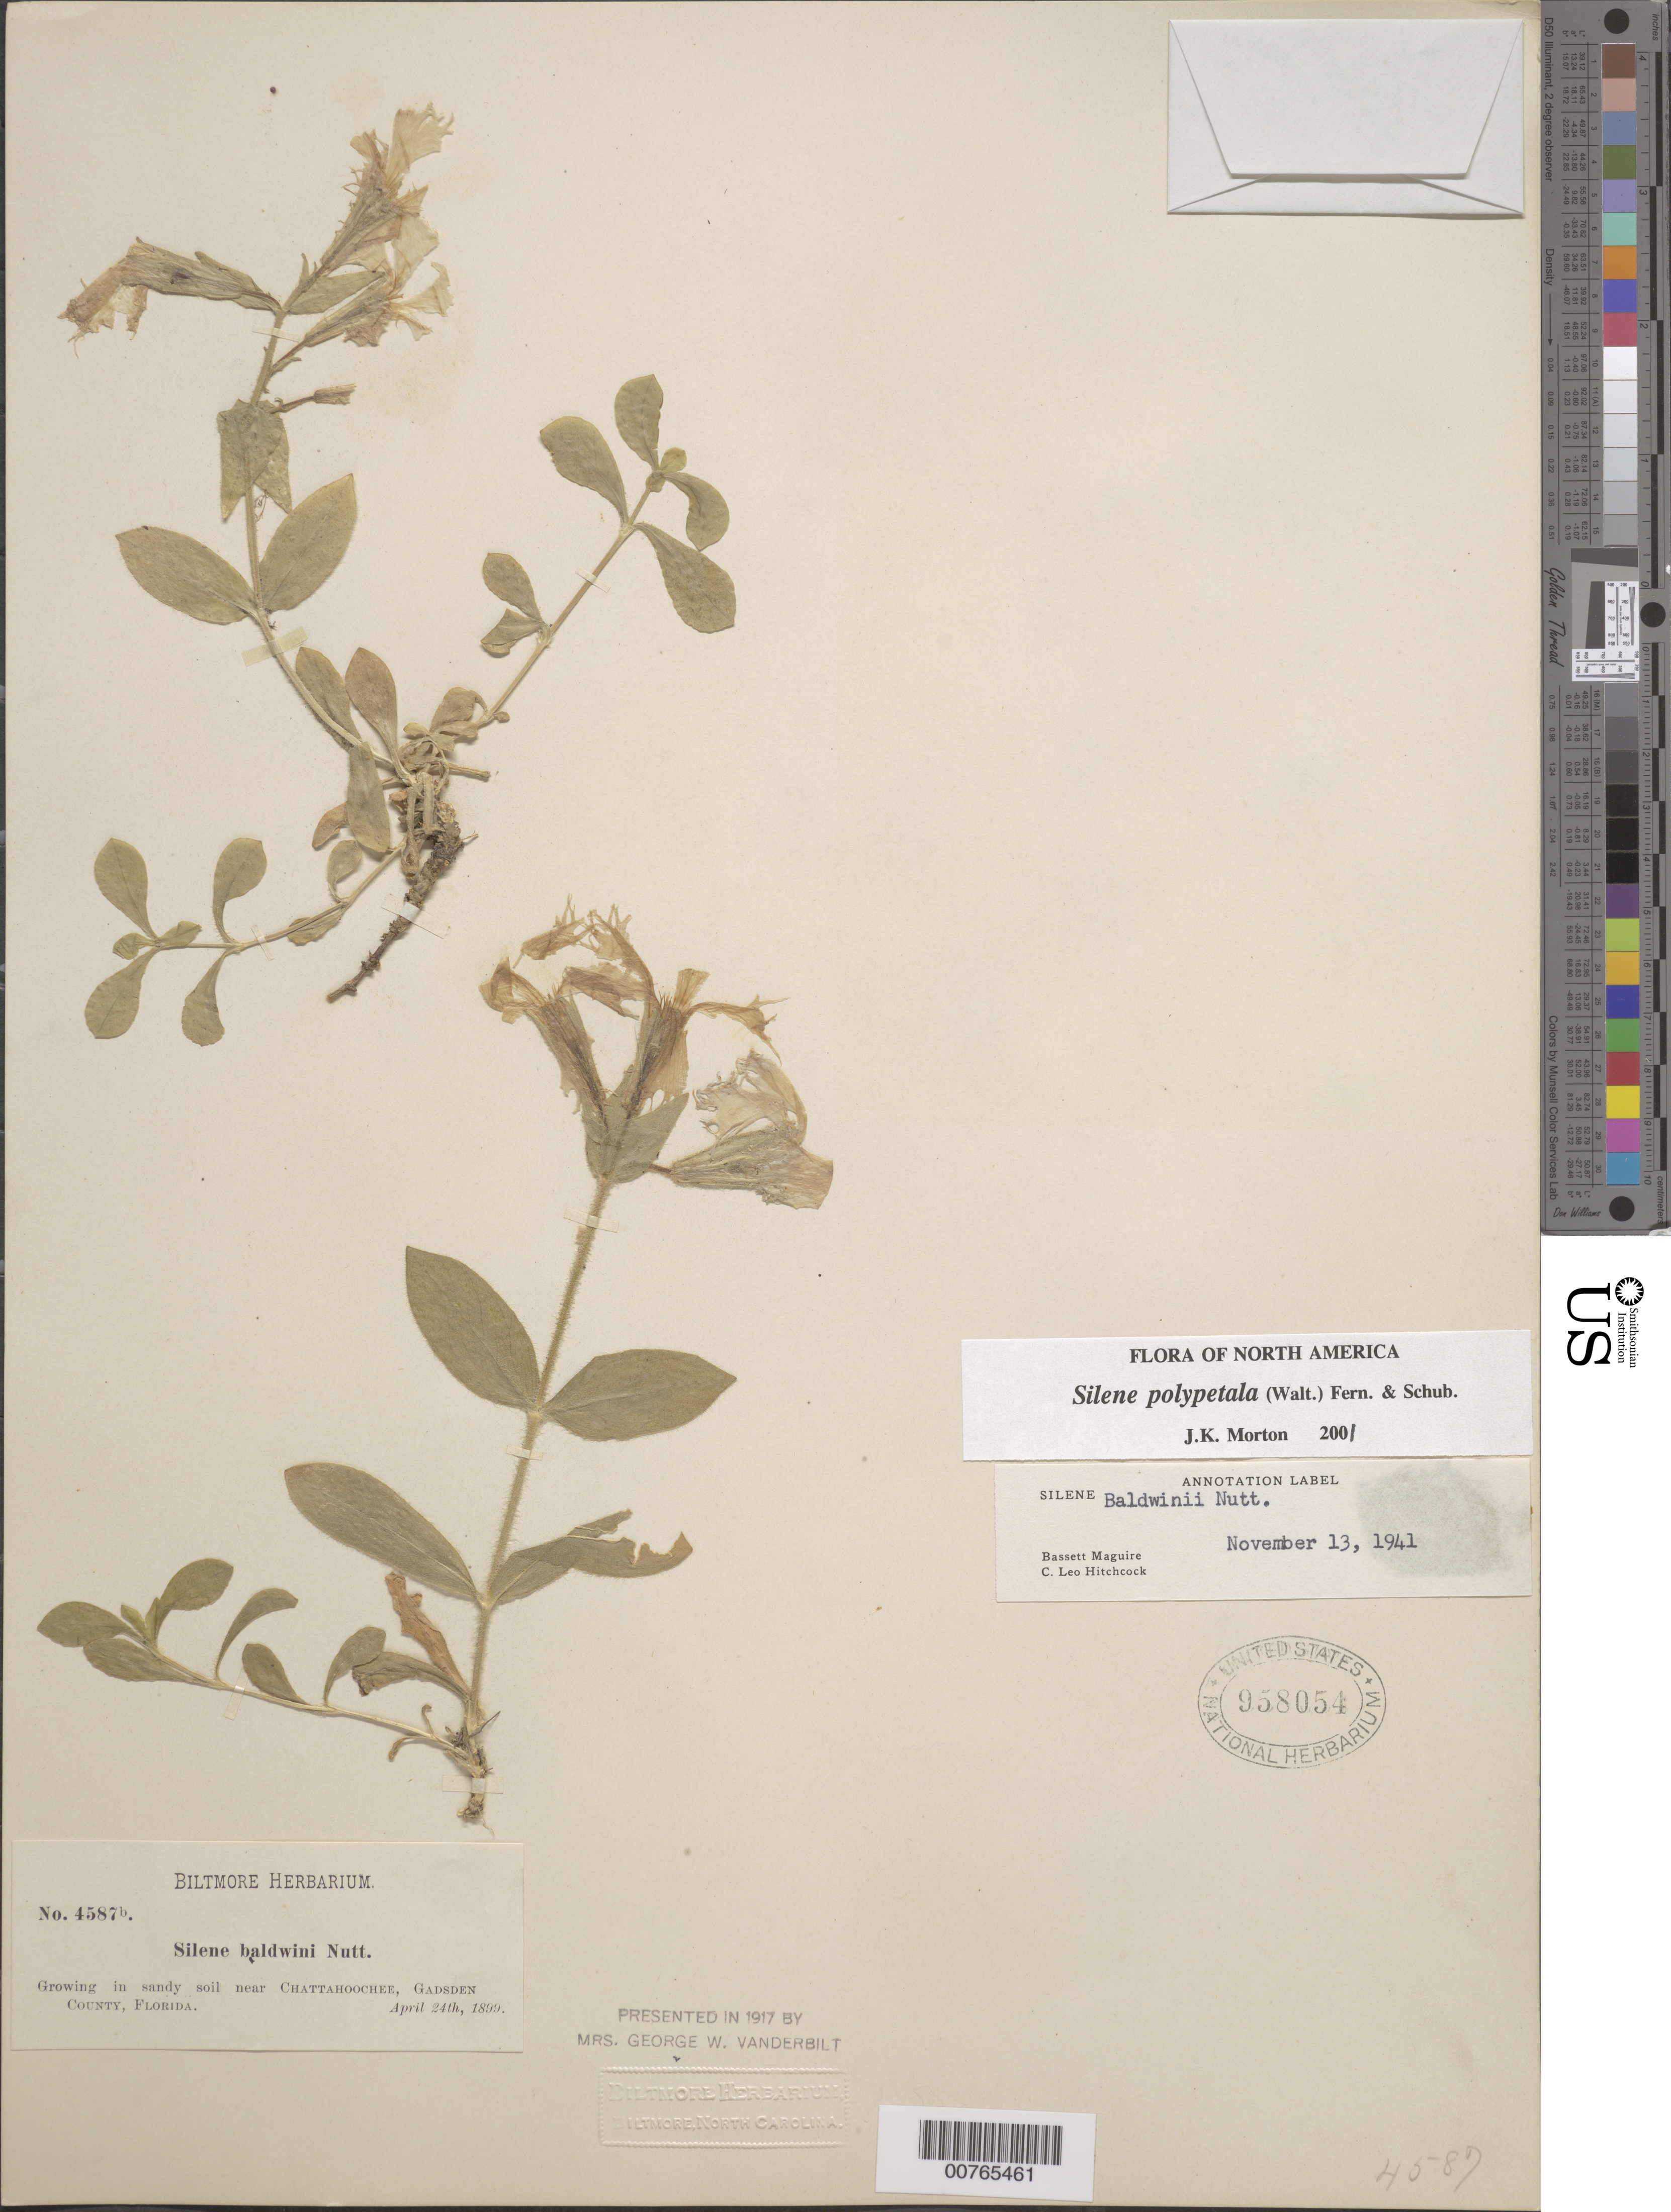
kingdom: Plantae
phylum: Tracheophyta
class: Magnoliopsida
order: Caryophyllales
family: Caryophyllaceae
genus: Silene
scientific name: Silene polypetala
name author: (Walter) Fernald &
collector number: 4587b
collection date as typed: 24 Apr 1899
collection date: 1899-04-24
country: United States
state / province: Florida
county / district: Gadsden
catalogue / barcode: US 958054